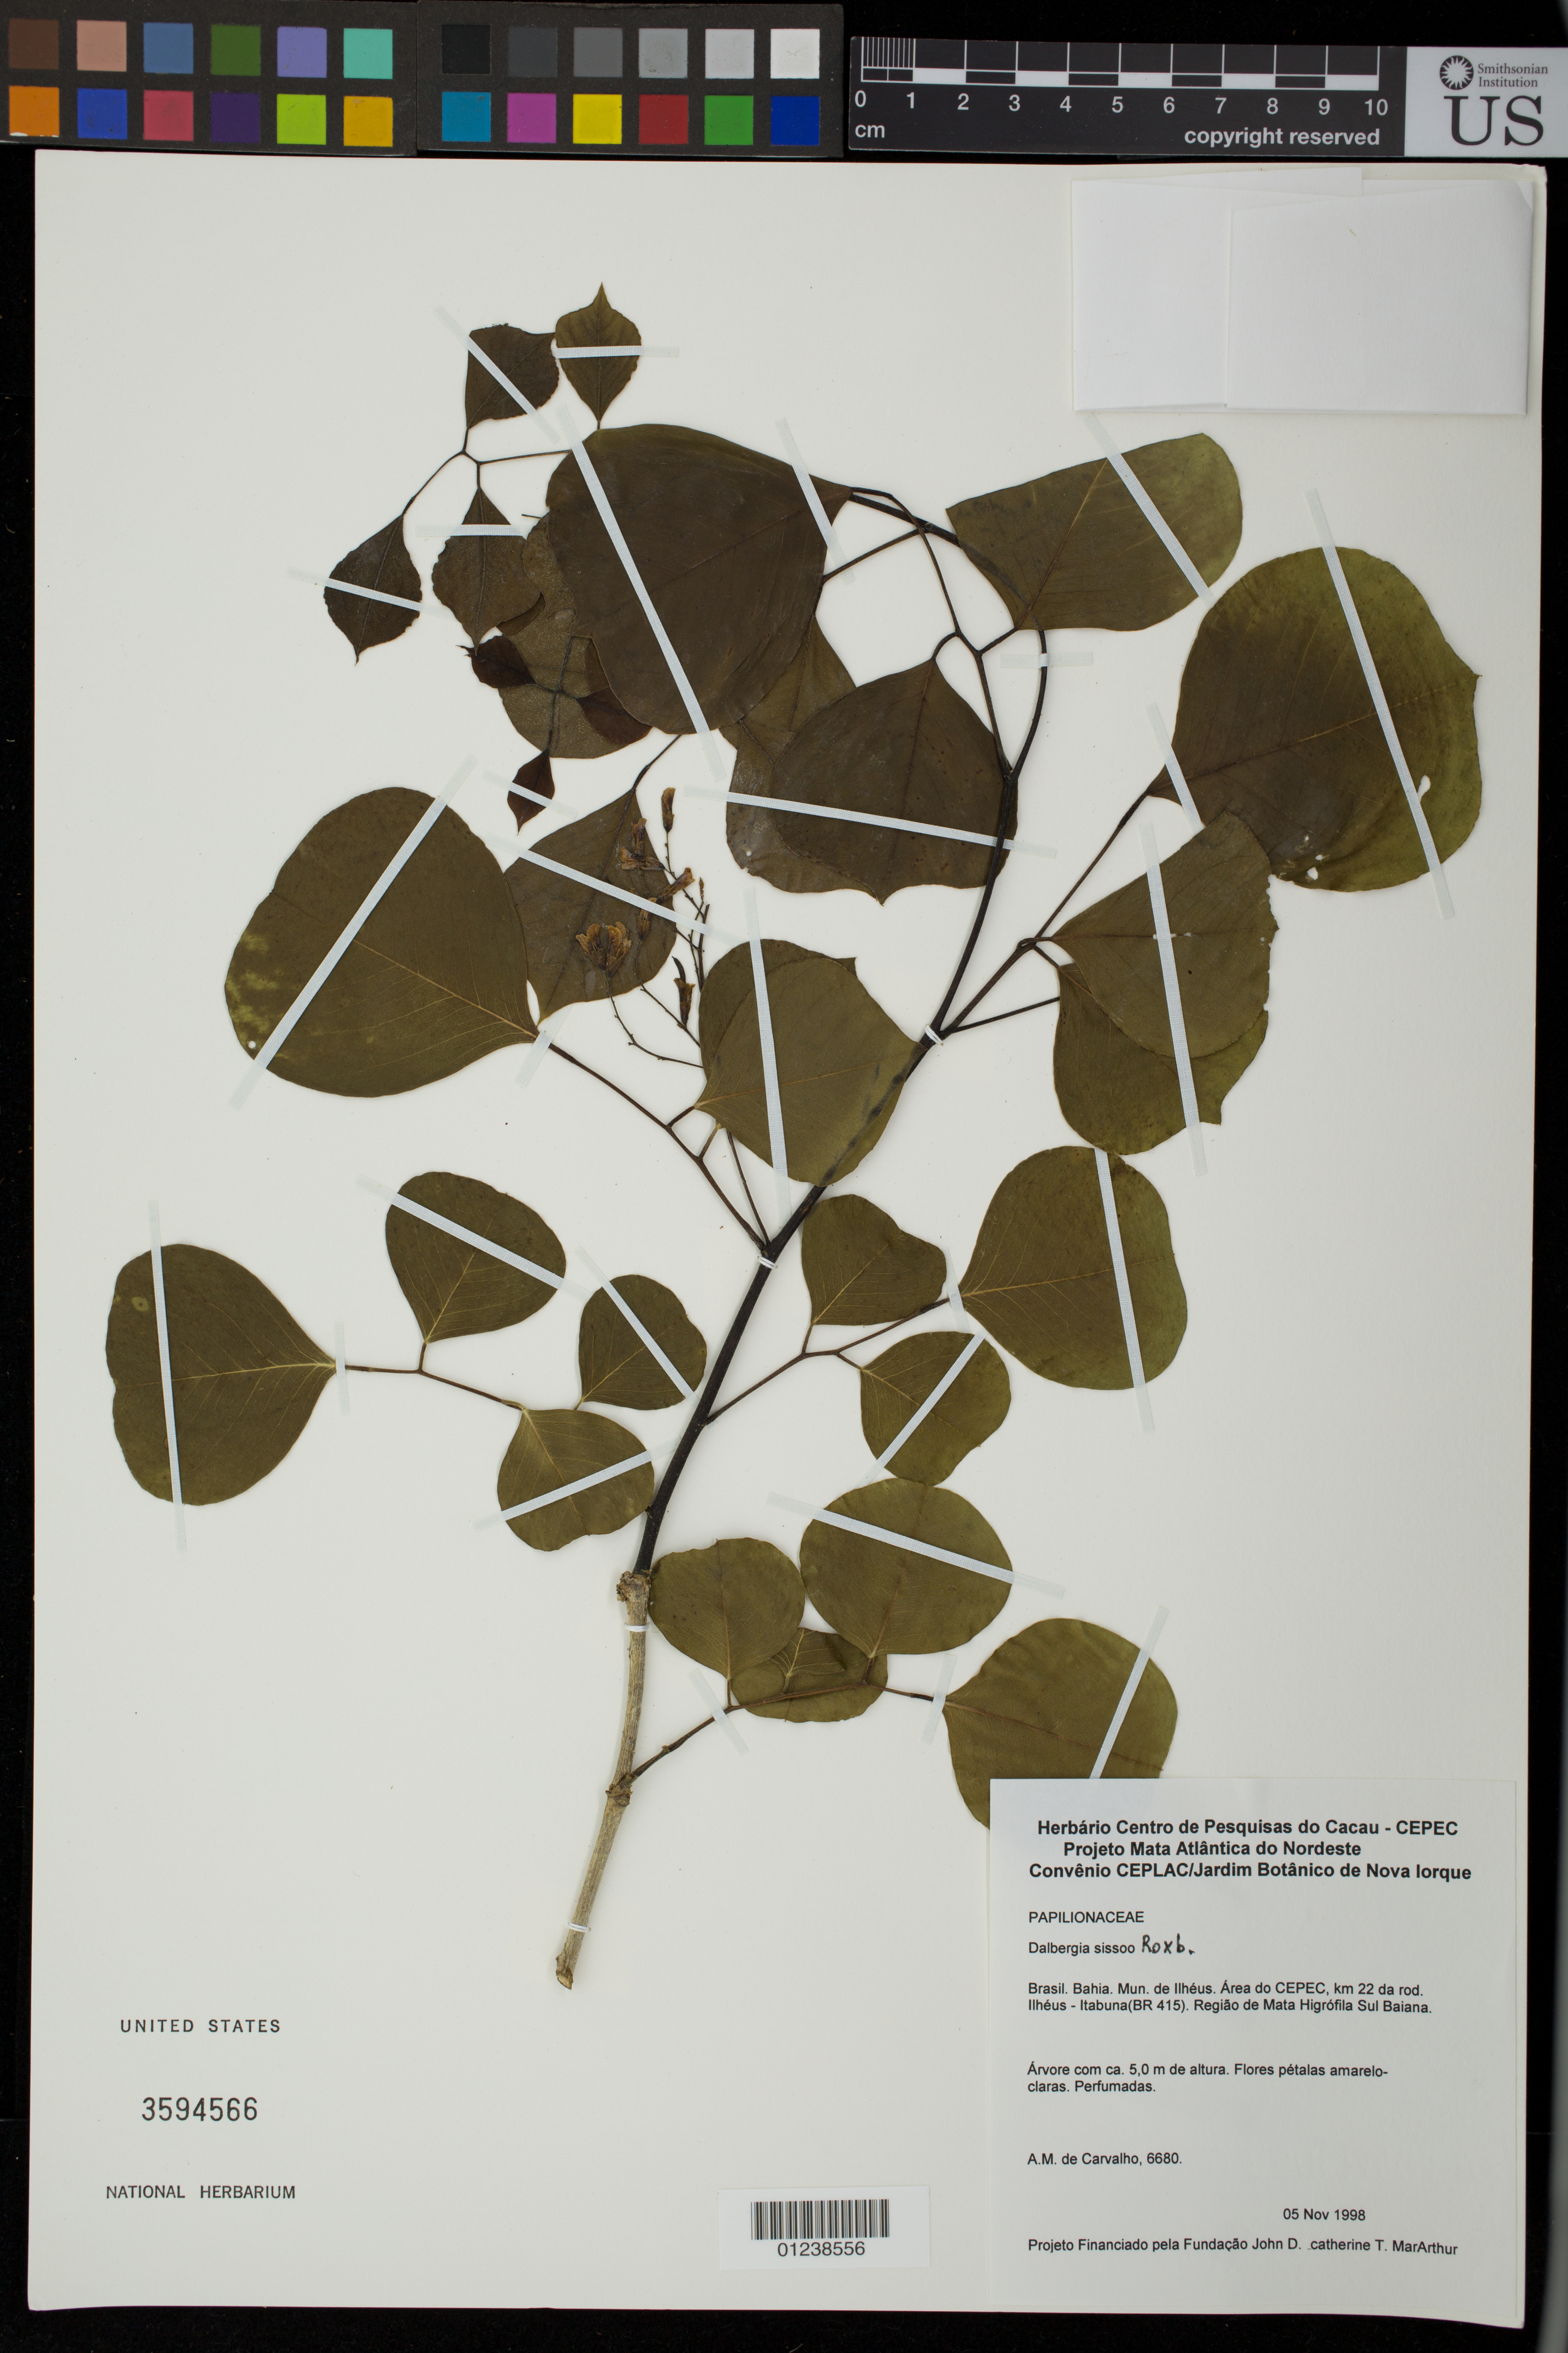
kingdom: Plantae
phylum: Tracheophyta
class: Magnoliopsida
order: Fabales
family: Fabaceae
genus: Dalbergia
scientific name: Dalbergia sissoo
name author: Roxb.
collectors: A. M. Carvalho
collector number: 6680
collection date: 1998-11-05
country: Brazil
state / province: Bahia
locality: Mun. de Ilheus. Area do CEPEC, km 22 da rod. Ilhéus - Itabuna (BR415). Regiao de Mata Higrofila Sul Baiana.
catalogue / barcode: US 3594566